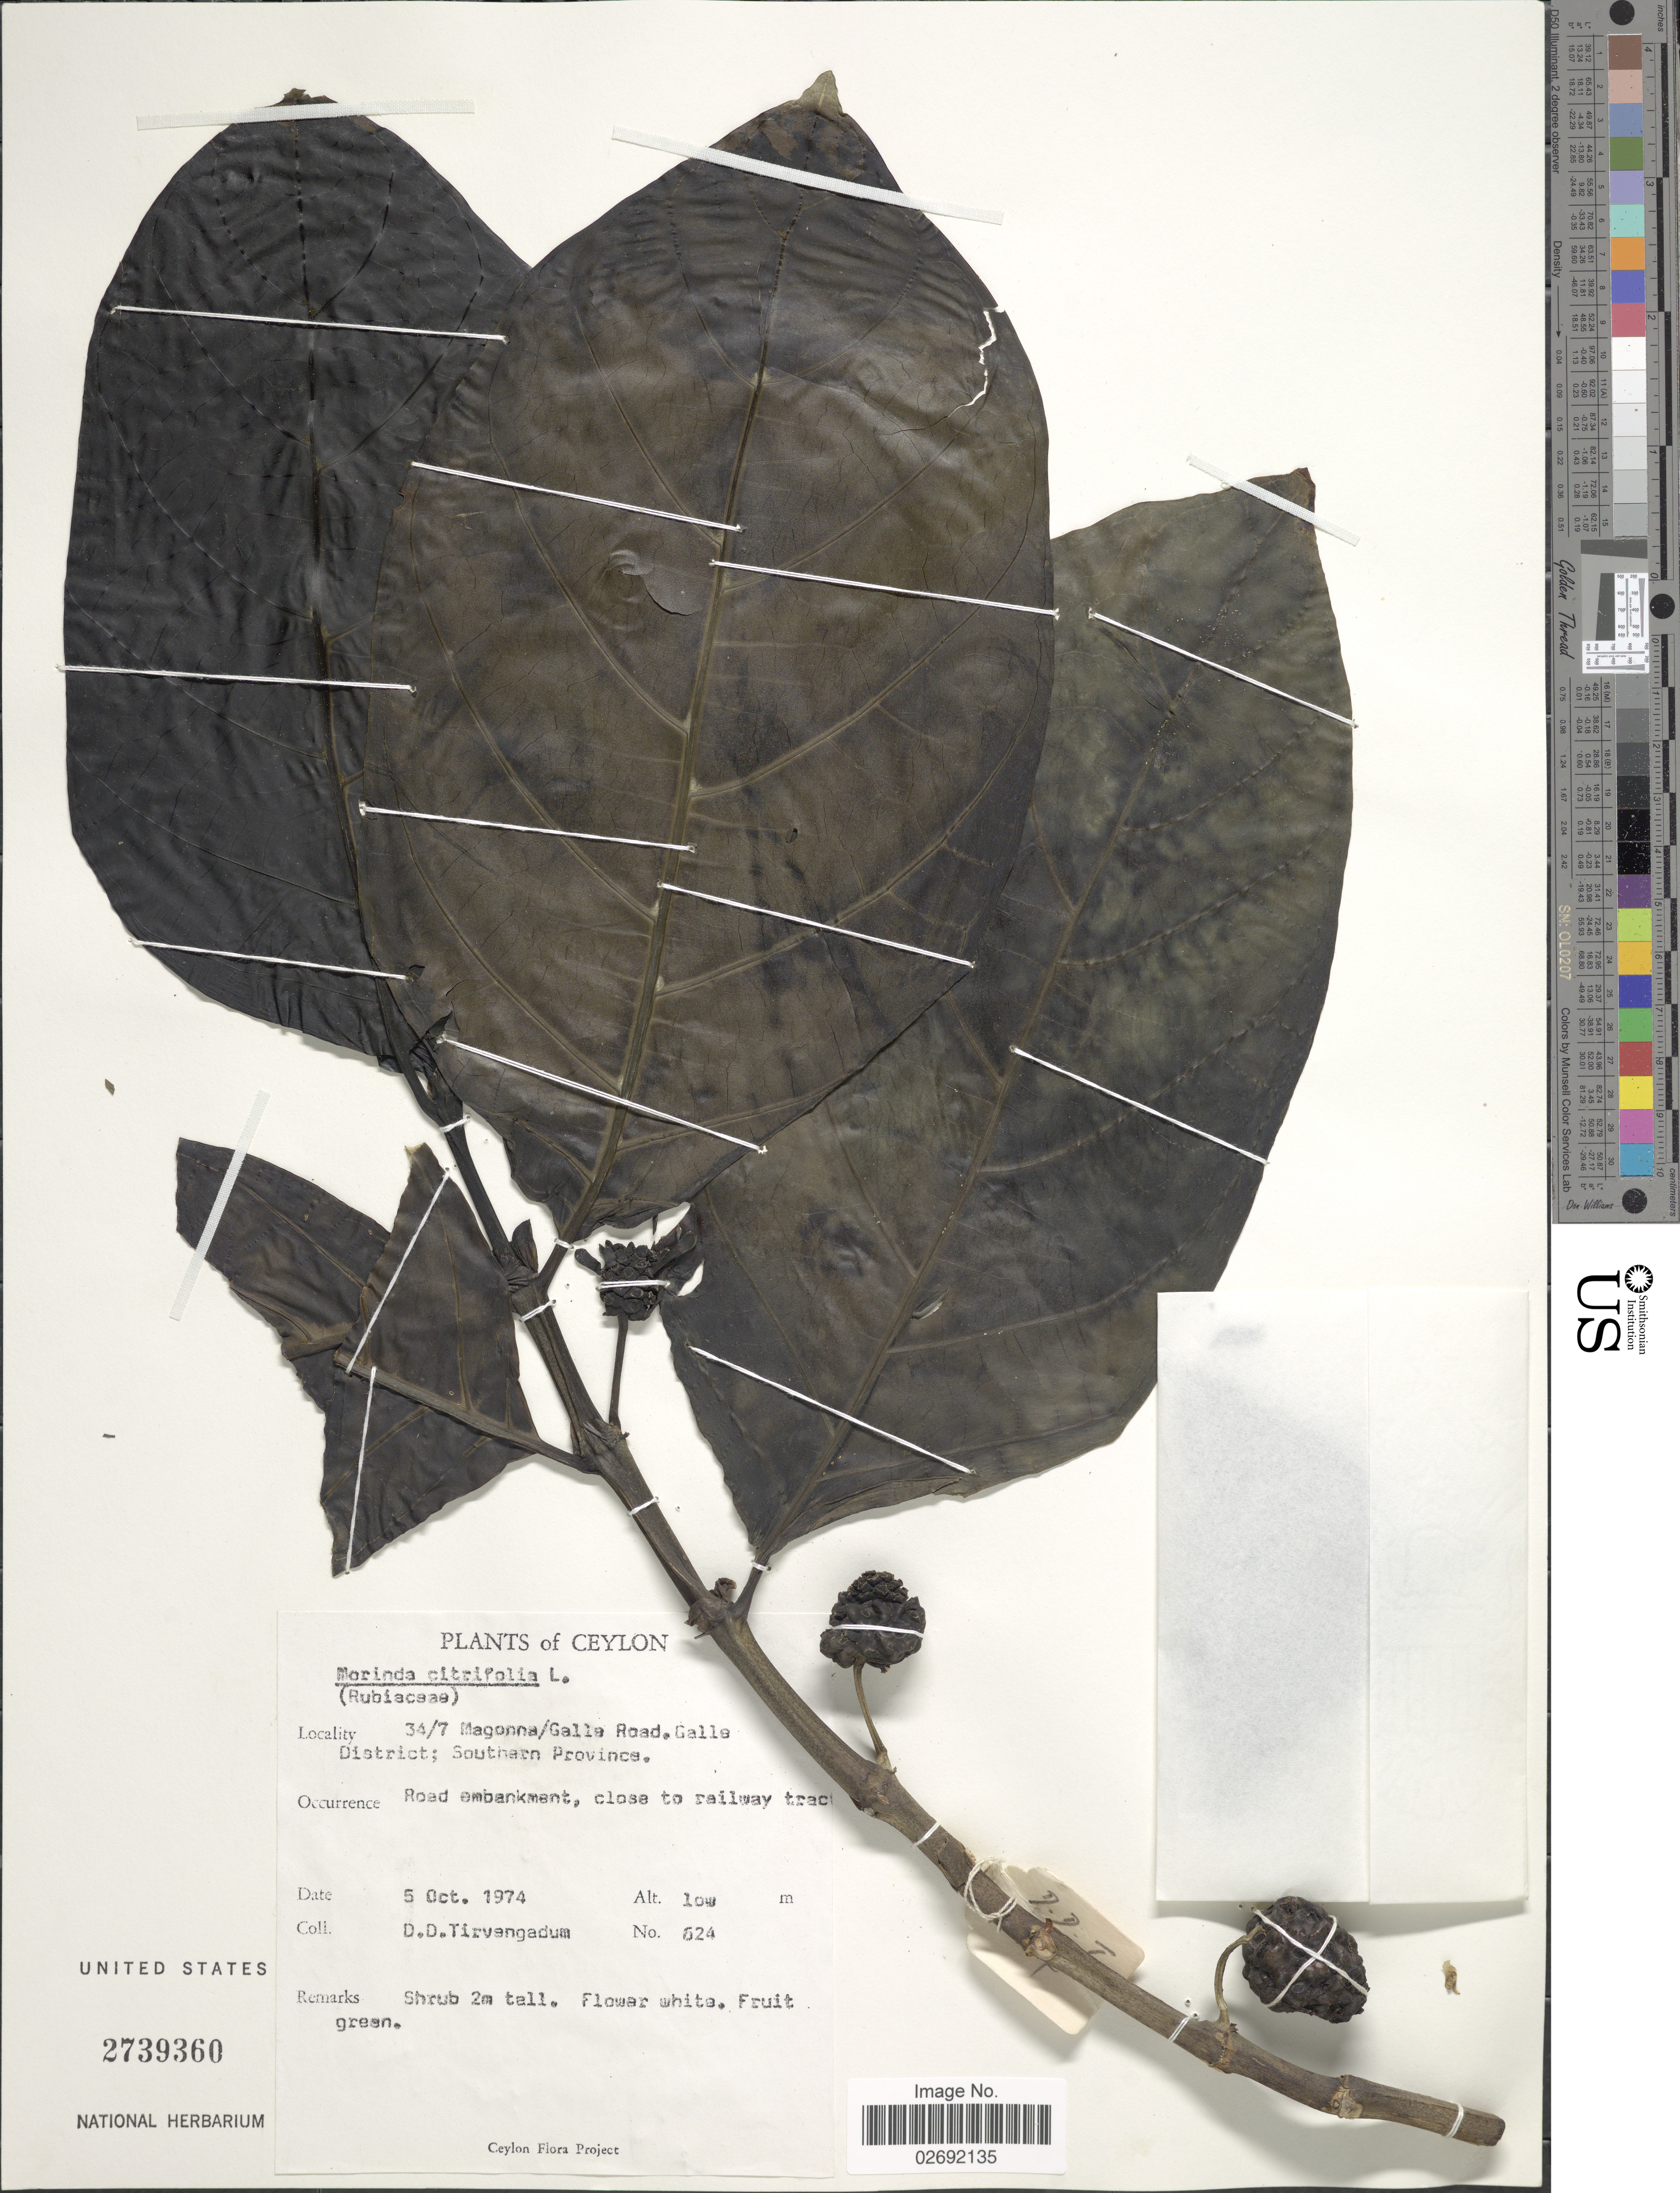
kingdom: Plantae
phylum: Tracheophyta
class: Magnoliopsida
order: Gentianales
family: Rubiaceae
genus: Morinda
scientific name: Morinda citrifolia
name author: L.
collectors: D. Tirvengadum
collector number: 624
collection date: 1974-10-05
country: Sri Lanka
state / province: Southern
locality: Ceylon, 34/7 Magonna/Galle Road, Galle District, Road embankment, close to railway tract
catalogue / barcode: US 2739360